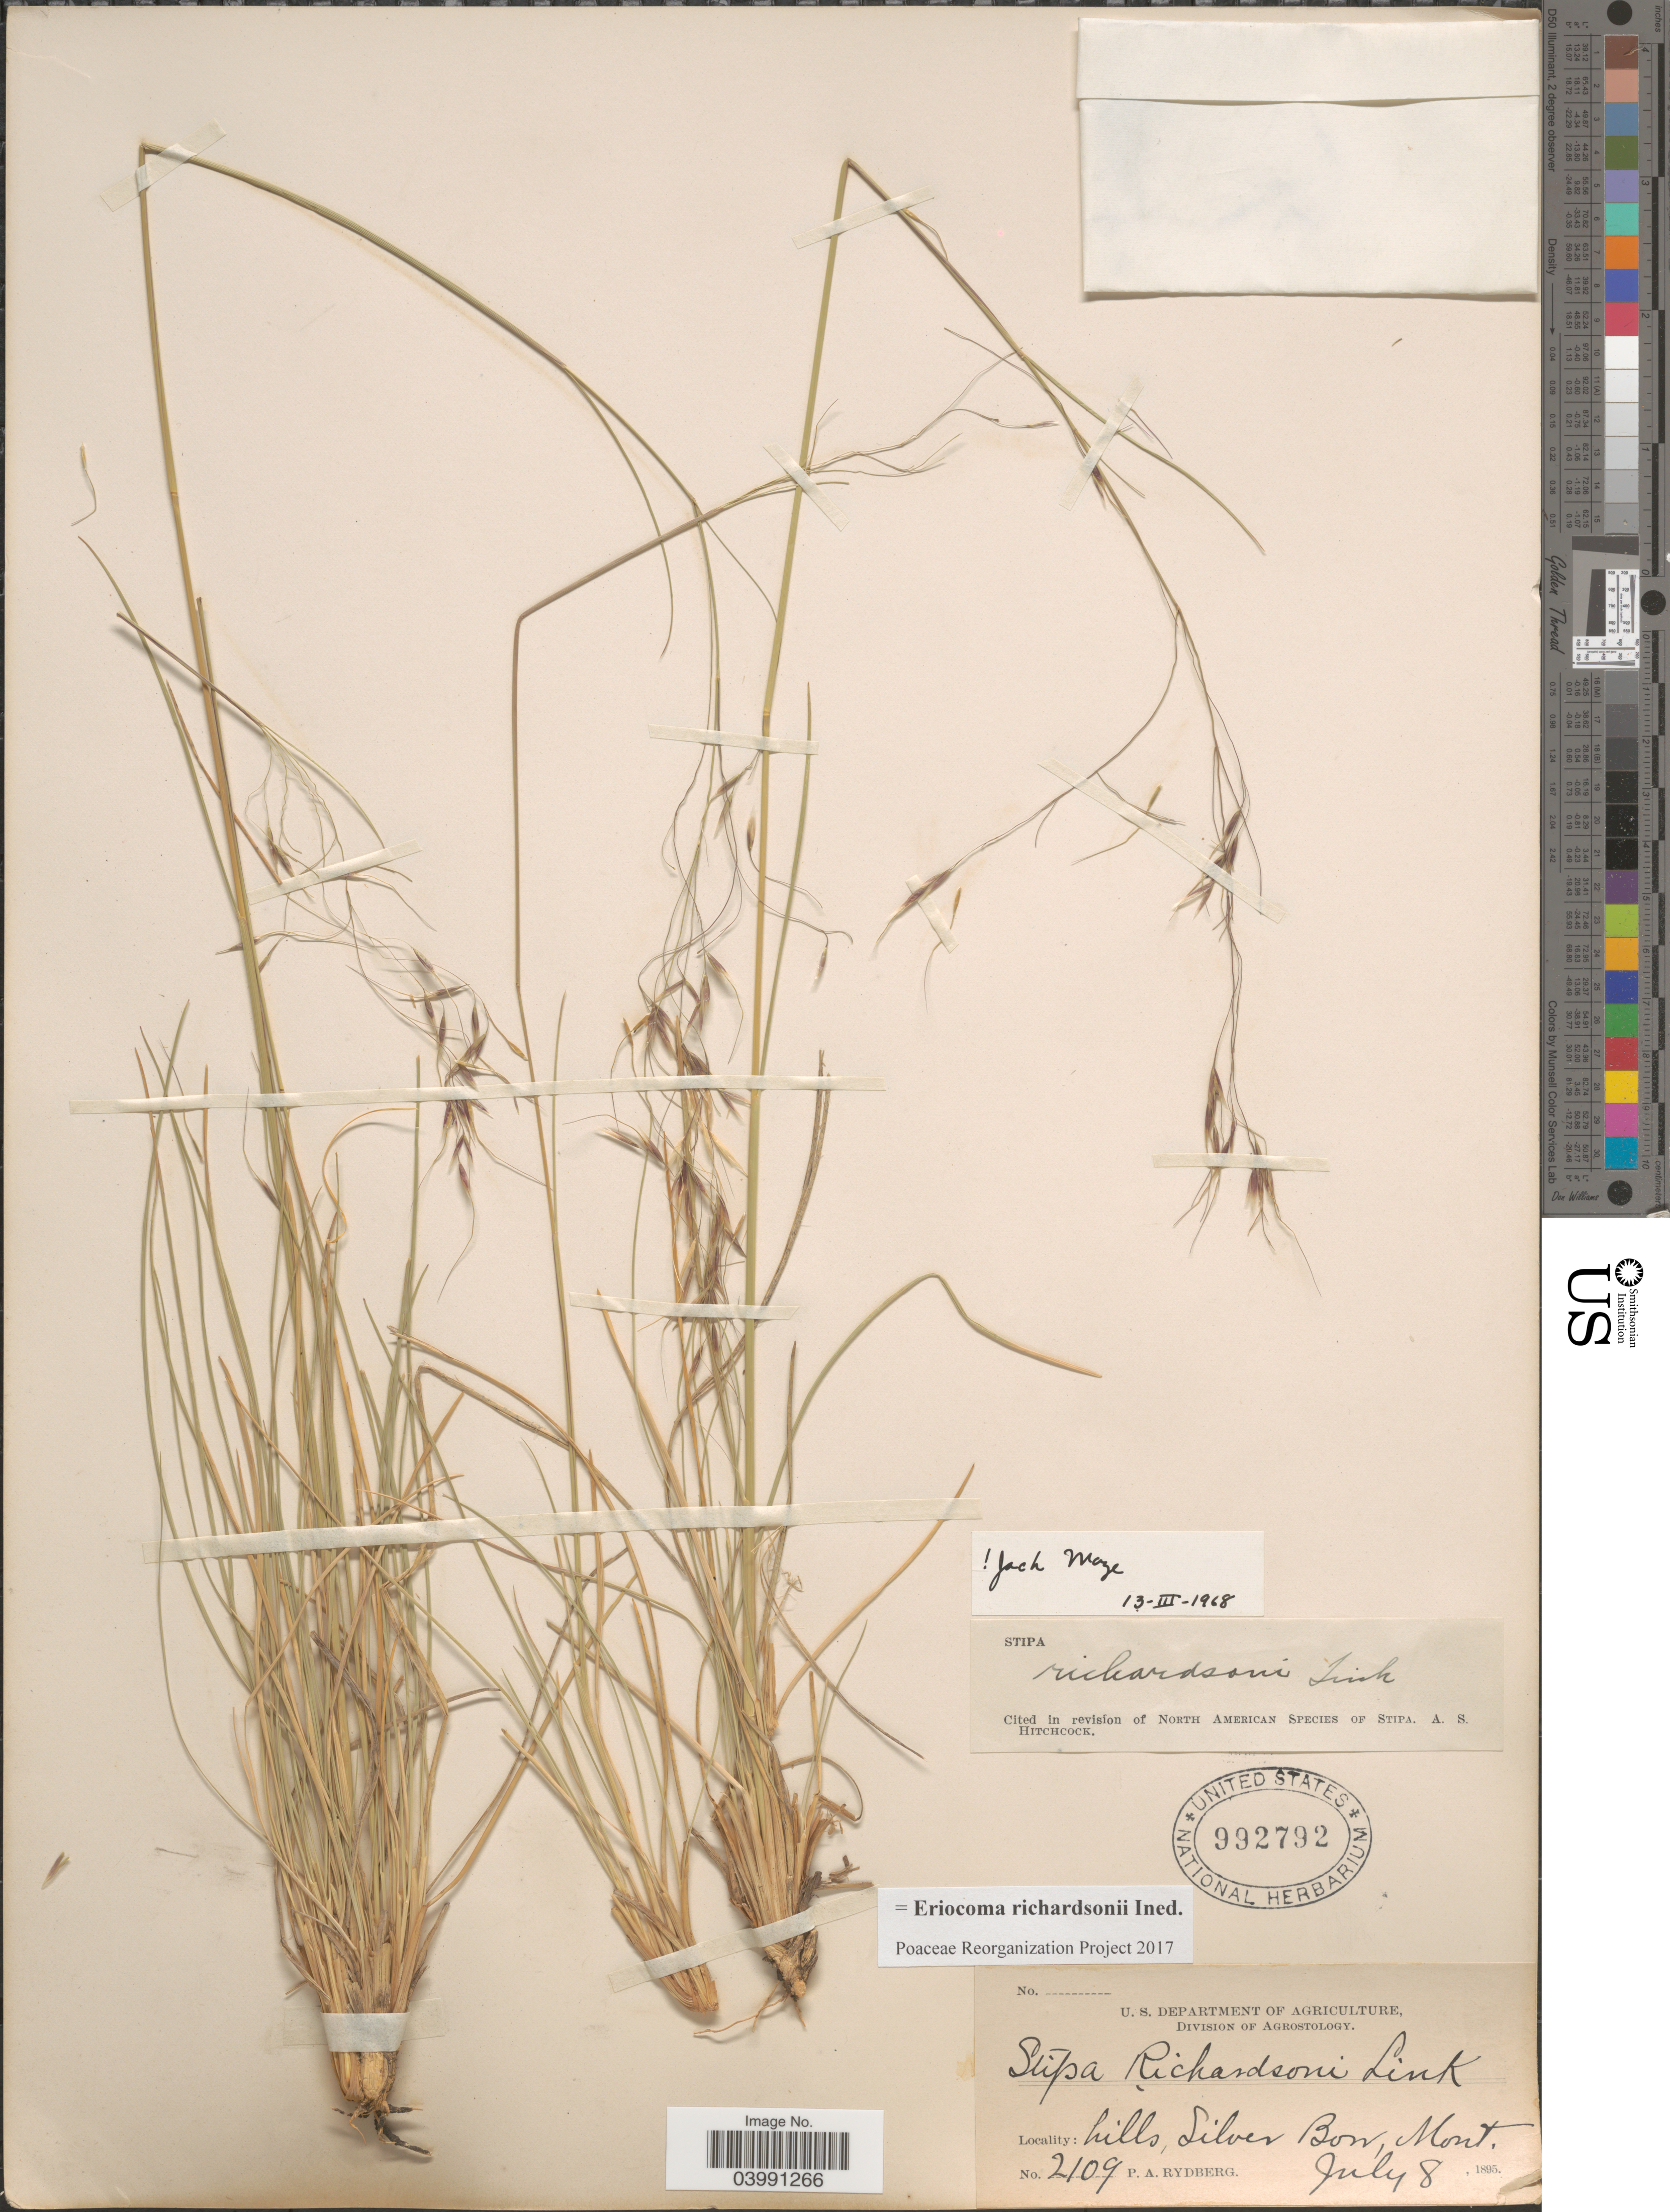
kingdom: Plantae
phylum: Tracheophyta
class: Liliopsida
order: Poales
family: Poaceae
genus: Eriocoma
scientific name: Eriocoma richardsonii ined.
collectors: P. A. Rydberg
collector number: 2109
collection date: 1895-07-08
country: United States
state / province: Montana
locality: Hills, Silver Bow.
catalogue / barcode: US 992792